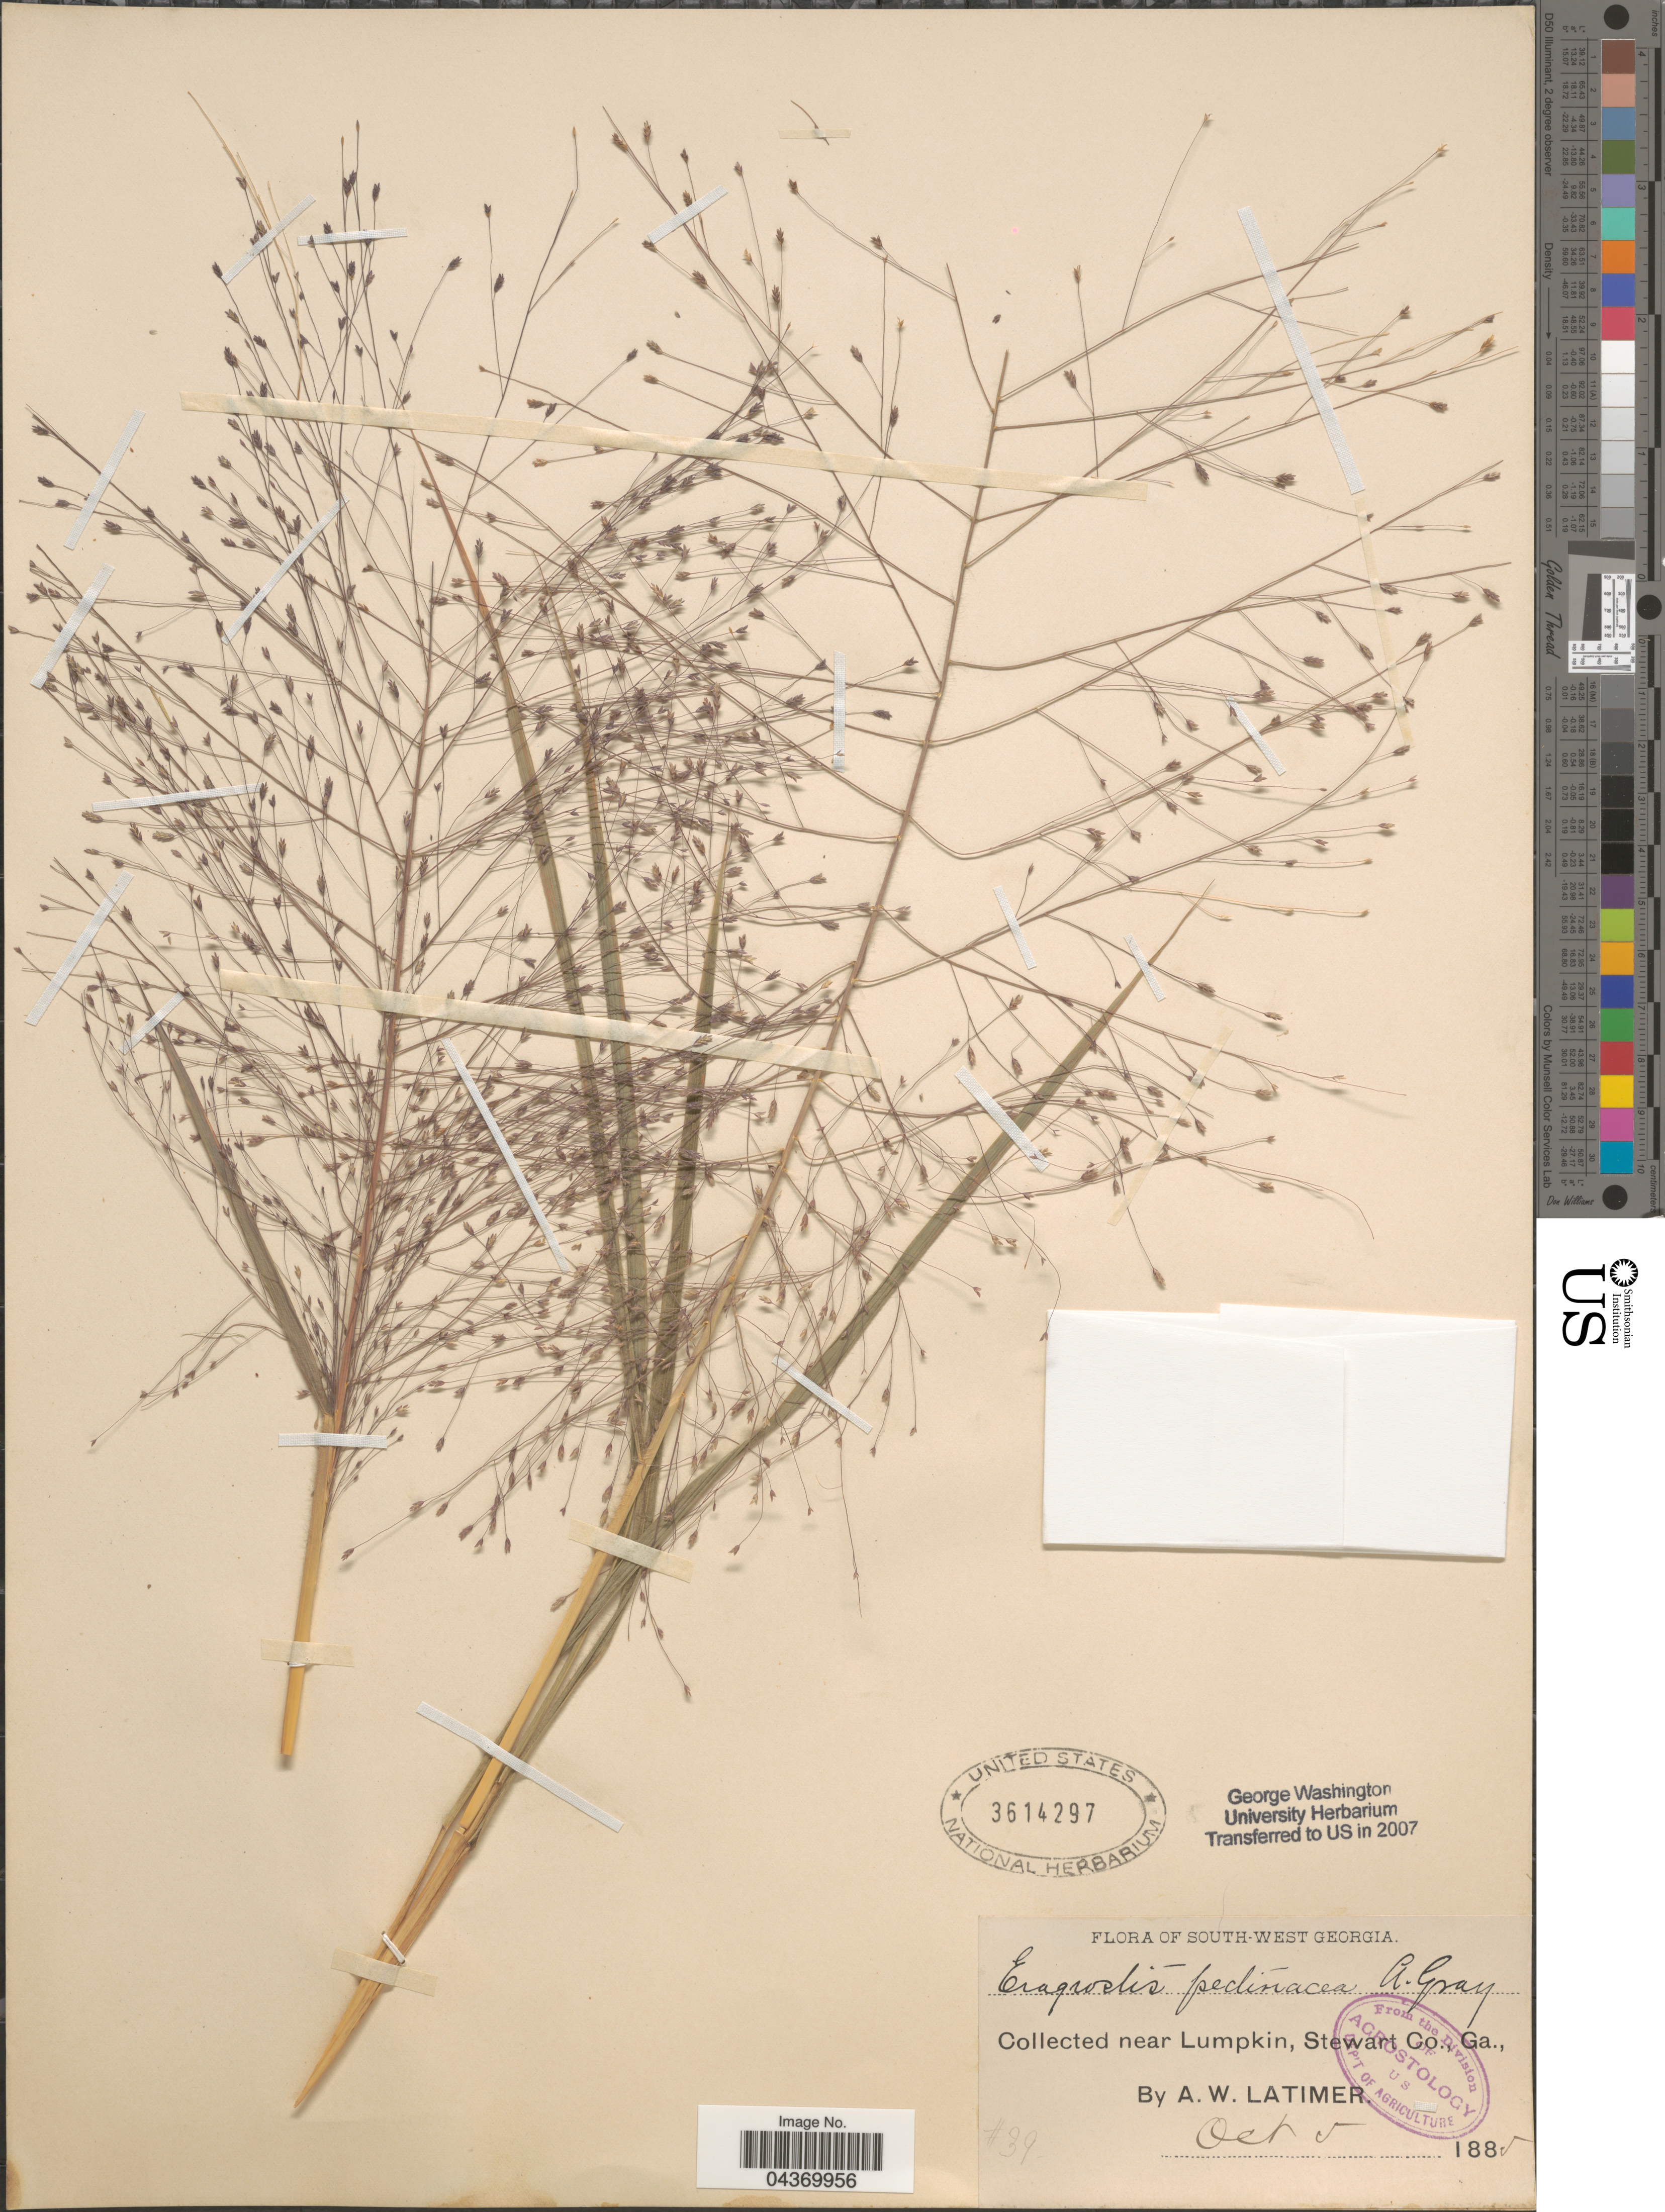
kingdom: Plantae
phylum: Tracheophyta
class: Liliopsida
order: Poales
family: Poaceae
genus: Eragrostis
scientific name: Eragrostis pectinacea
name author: (Michx.) Nees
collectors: A. Latimer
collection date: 1885-10-05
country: United States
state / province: Georgia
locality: South-West Georgia. Near Lumpkin, Stewart Co.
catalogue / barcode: US 3614297